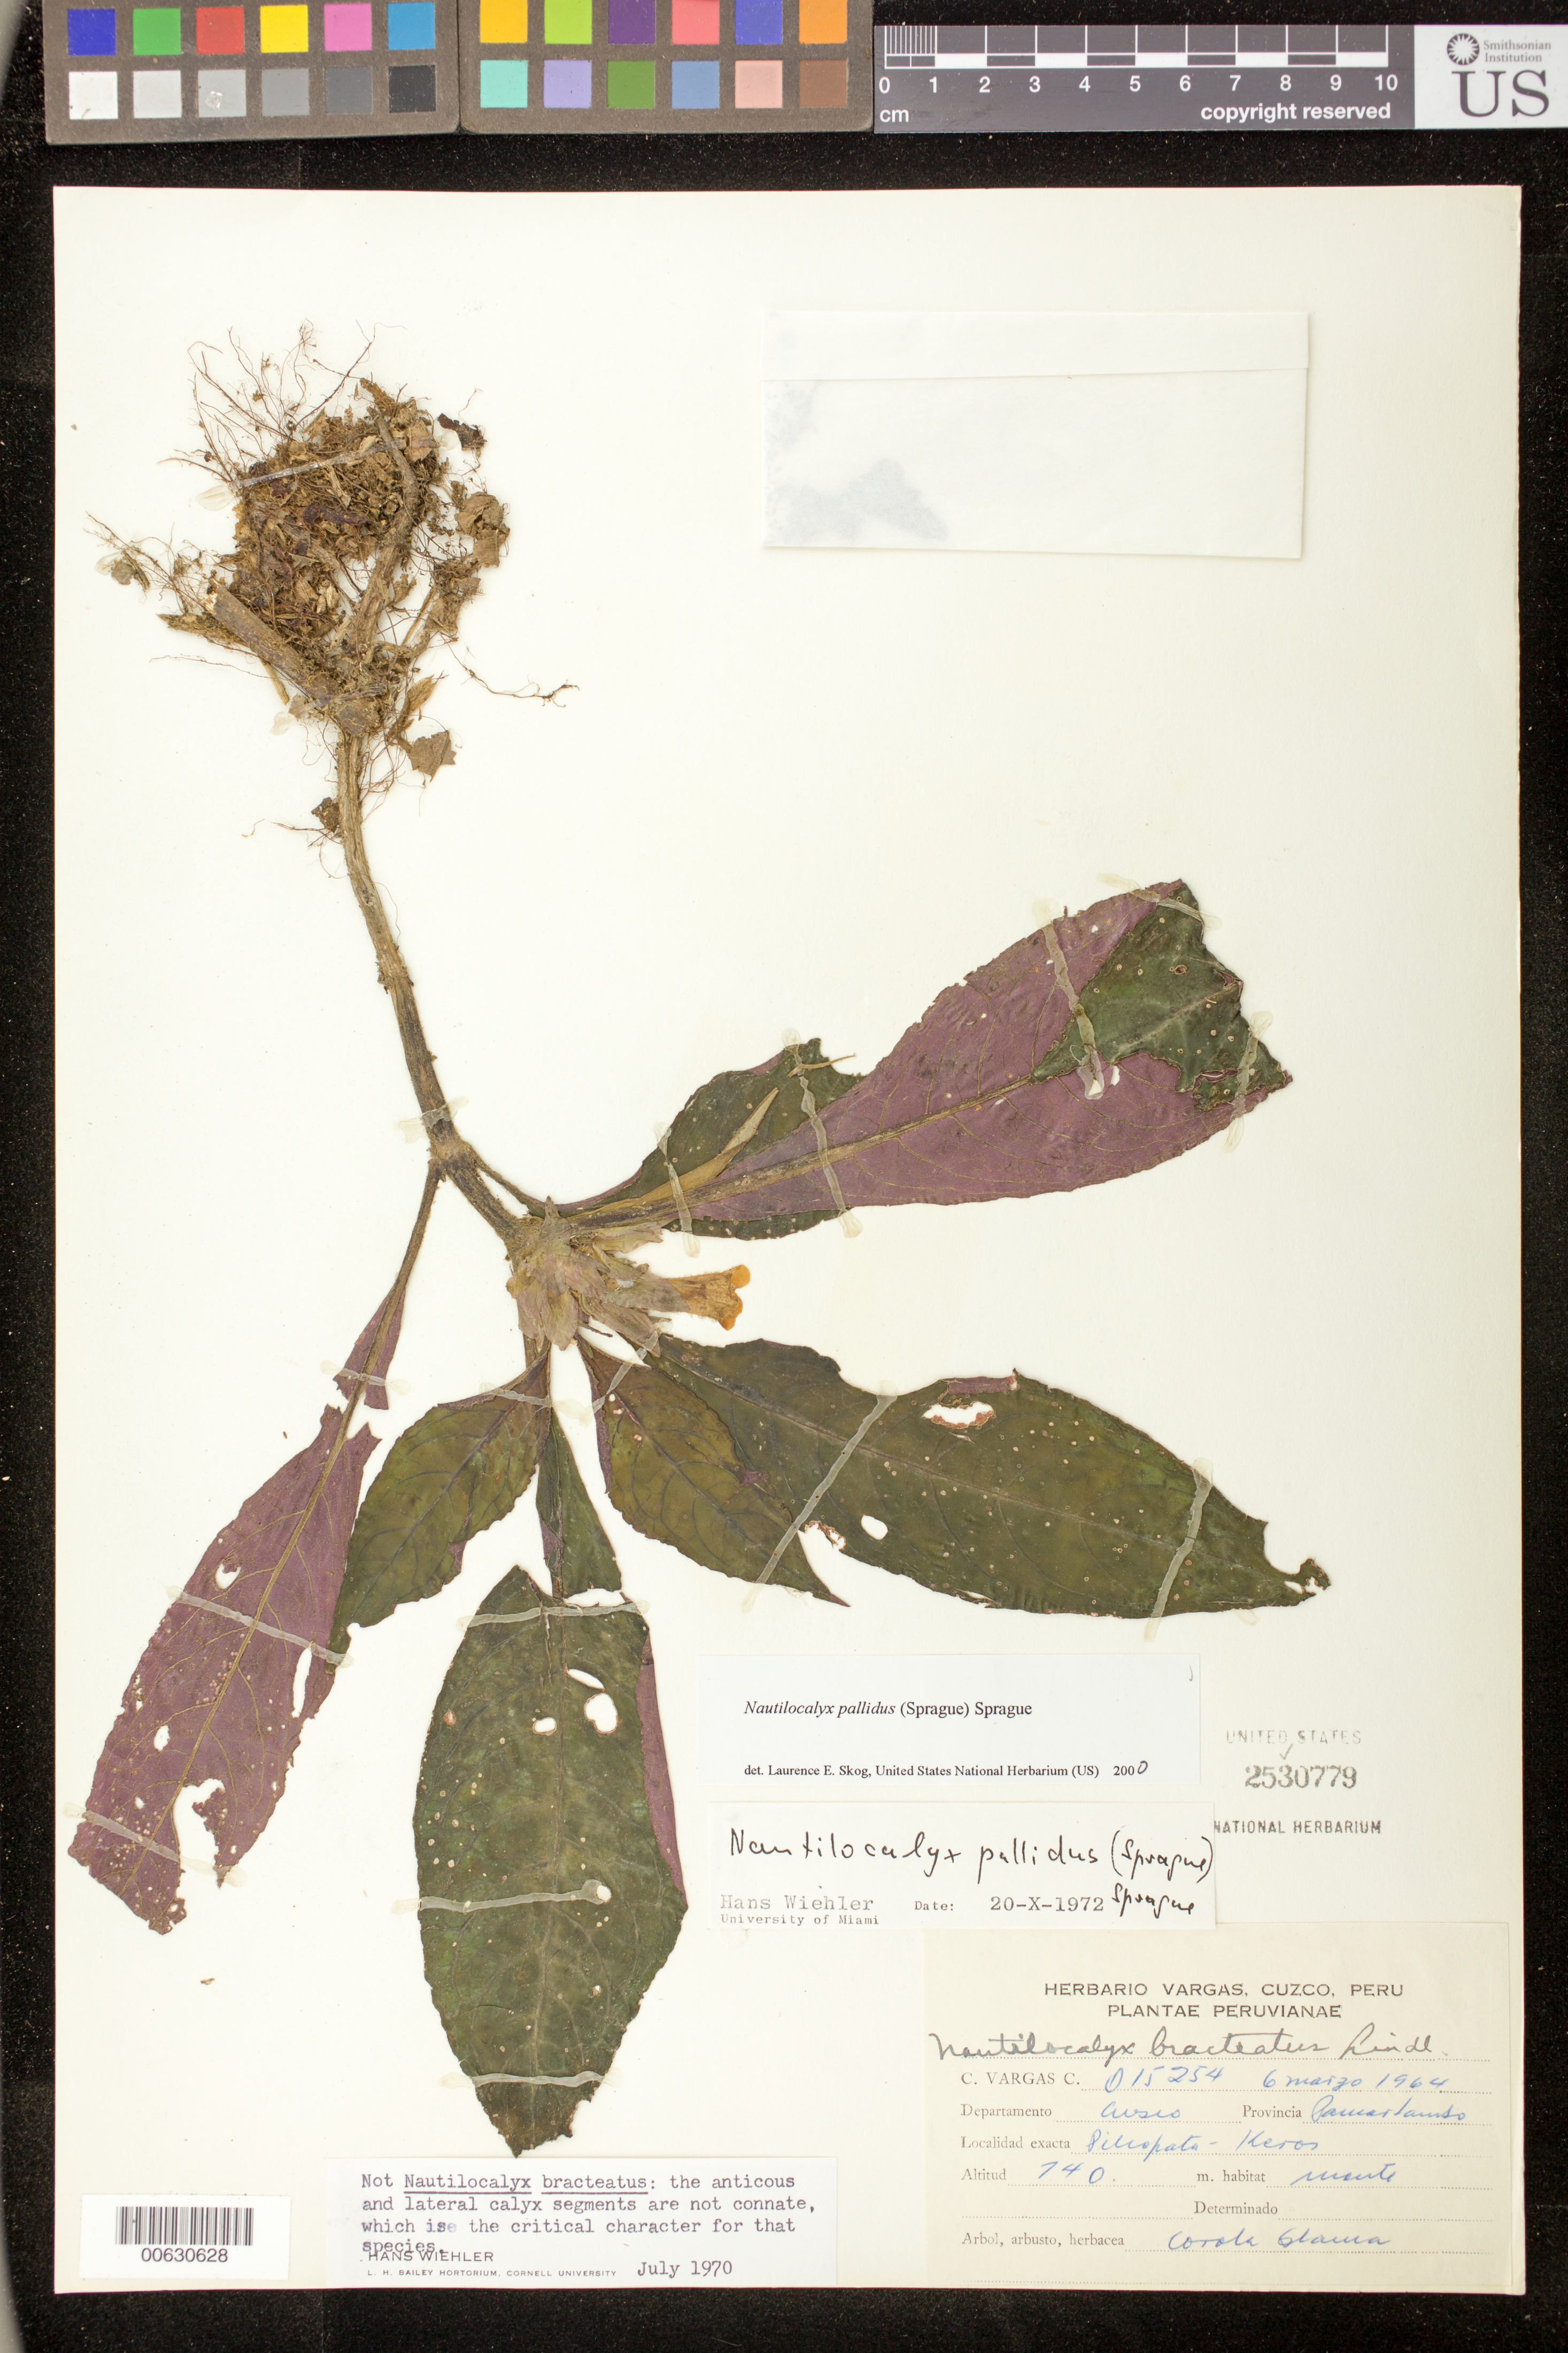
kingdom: Plantae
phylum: Tracheophyta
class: Magnoliopsida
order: Lamiales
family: Gesneriaceae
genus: Nautilocalyx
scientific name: Nautilocalyx pallidus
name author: (Sprague) C. Sprague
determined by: Skog, Laurence E.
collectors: C. Vargas C.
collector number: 15254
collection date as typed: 06 Mar 1964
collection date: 1964-03-06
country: Peru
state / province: Cusco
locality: Prov. Paucartambo, Pilcopata - Keros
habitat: Monte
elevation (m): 740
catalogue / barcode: US 2530779